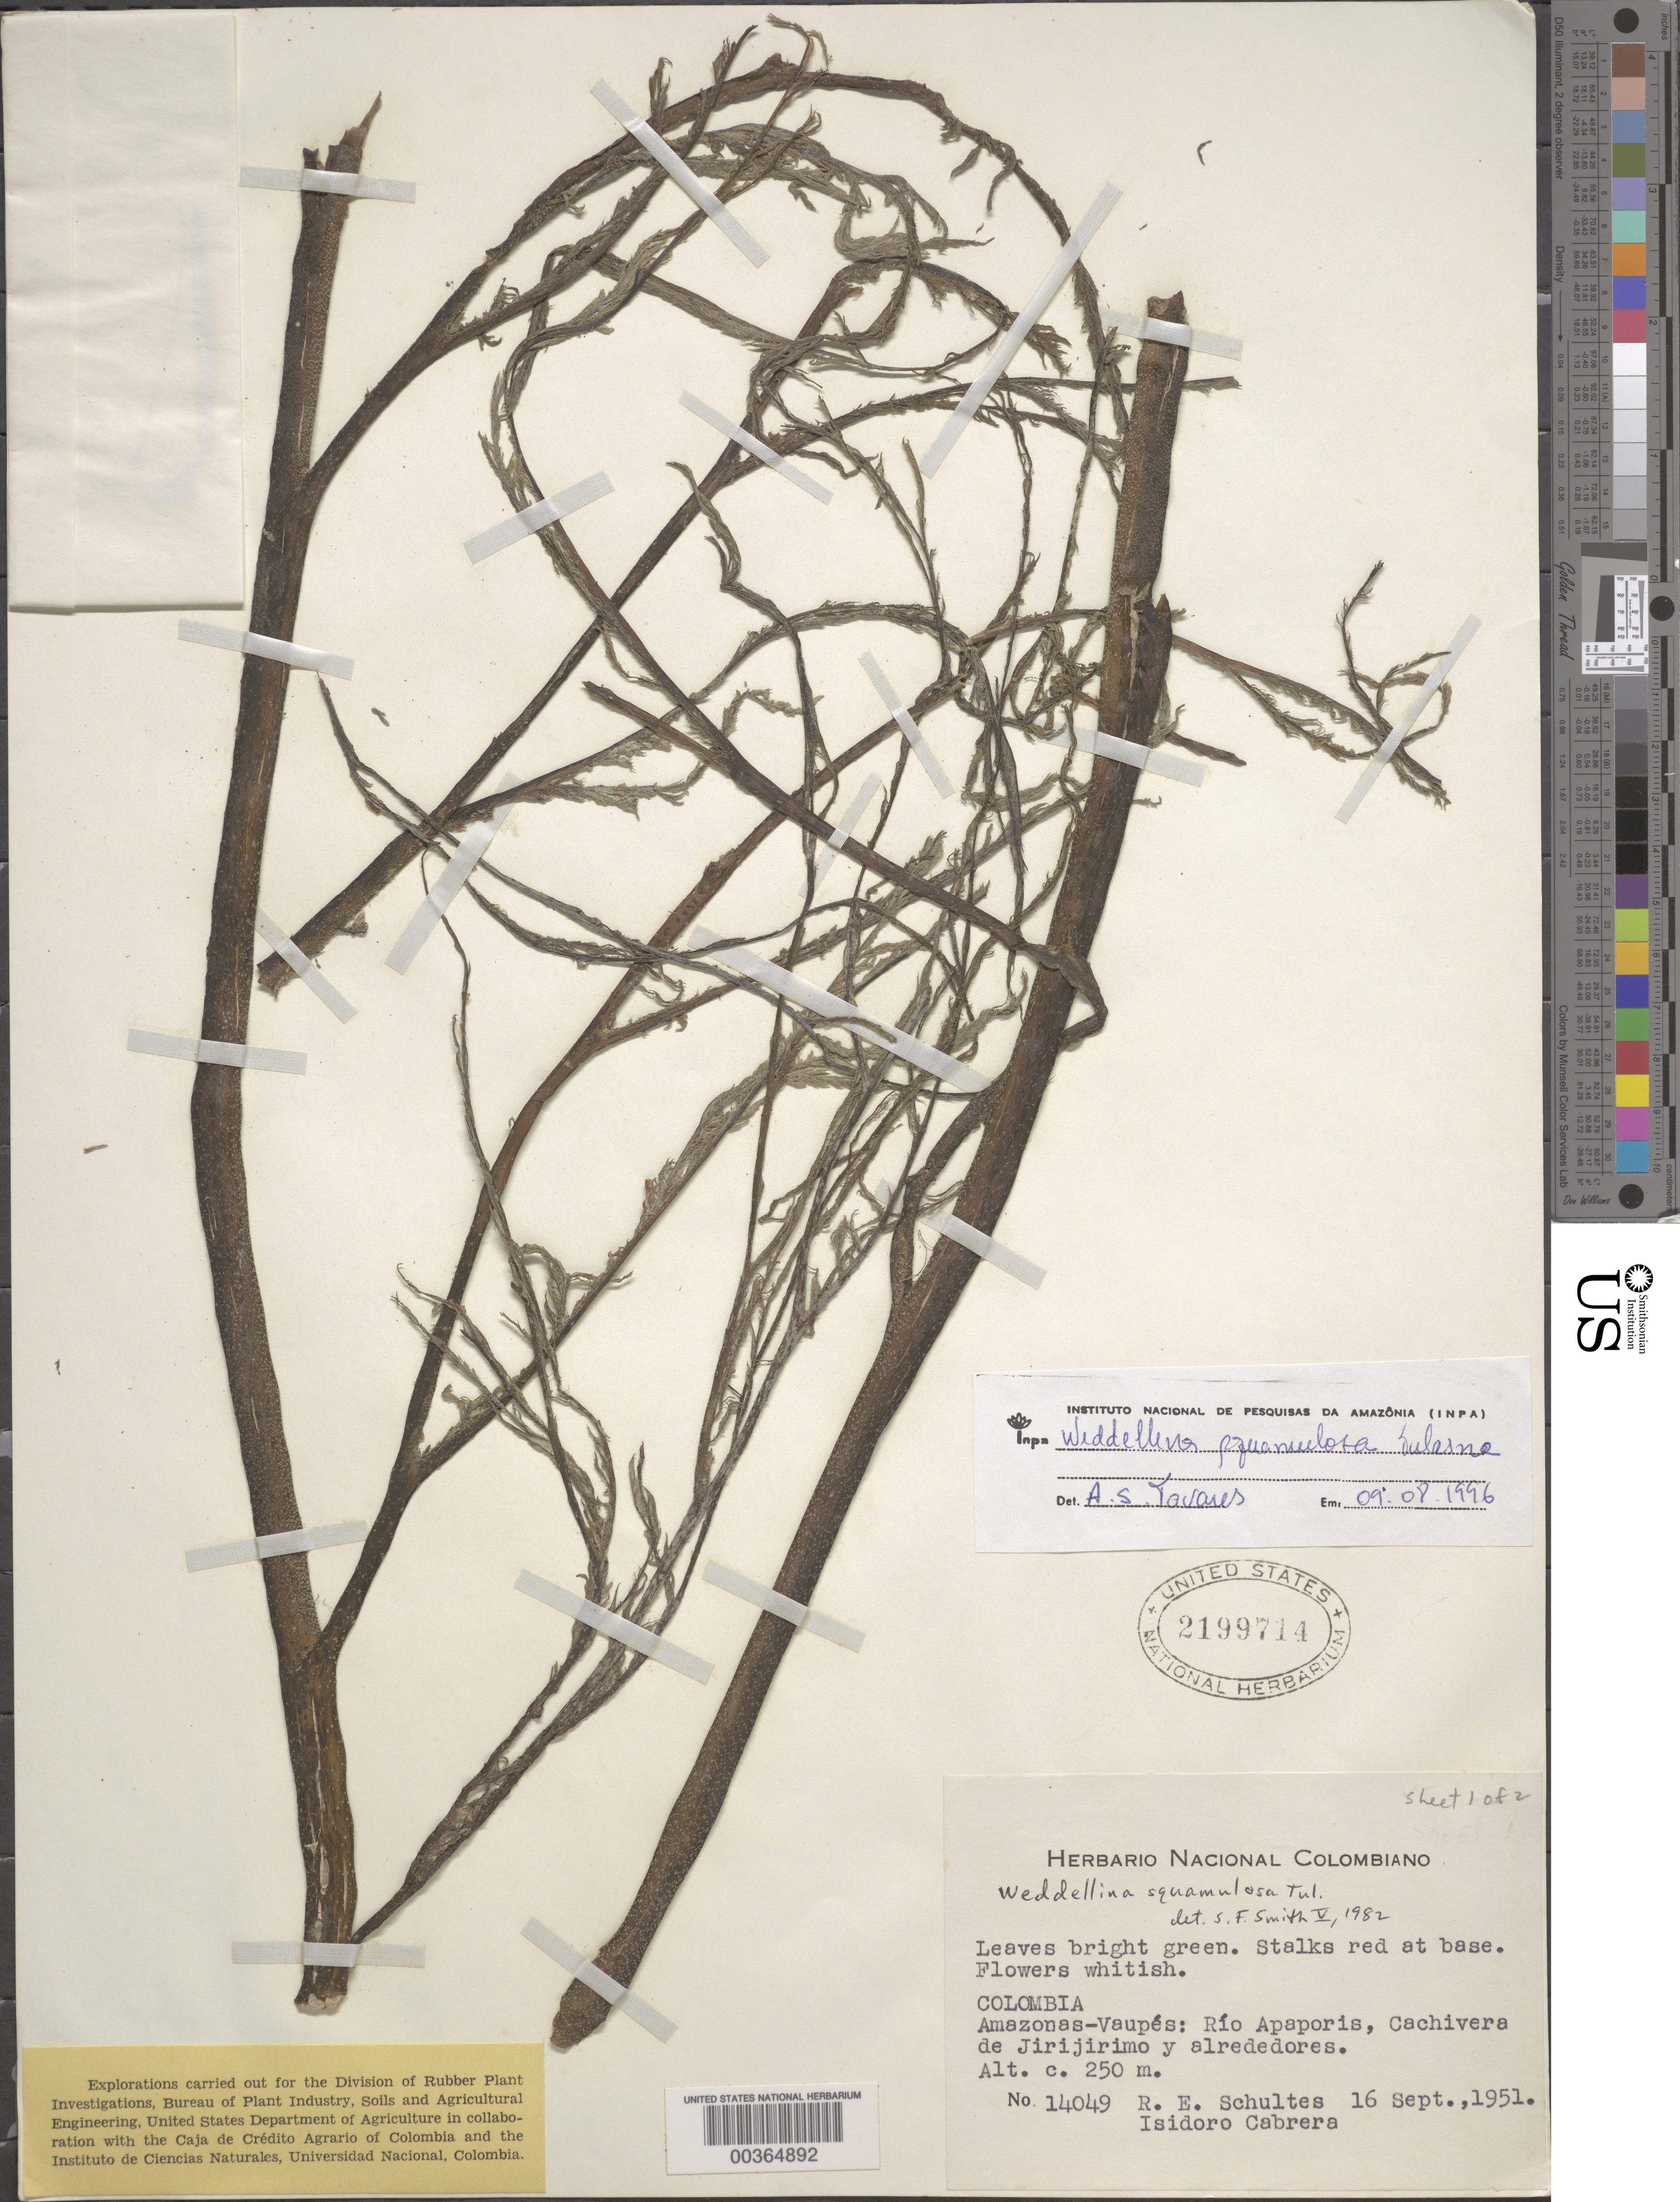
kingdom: Plantae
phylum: Tracheophyta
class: Magnoliopsida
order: Malpighiales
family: Podostemaceae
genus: Weddellina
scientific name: Weddellina squamulosa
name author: Tul.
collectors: R. E. Schultes & I. Cabrera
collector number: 14049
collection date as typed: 16 Sep 1951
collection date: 1951-09-16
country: Colombia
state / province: Amazônas / Vaupés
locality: Rio Apaporis, Cachivera de Jirijirimo y Alrededores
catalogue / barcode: US 2199714